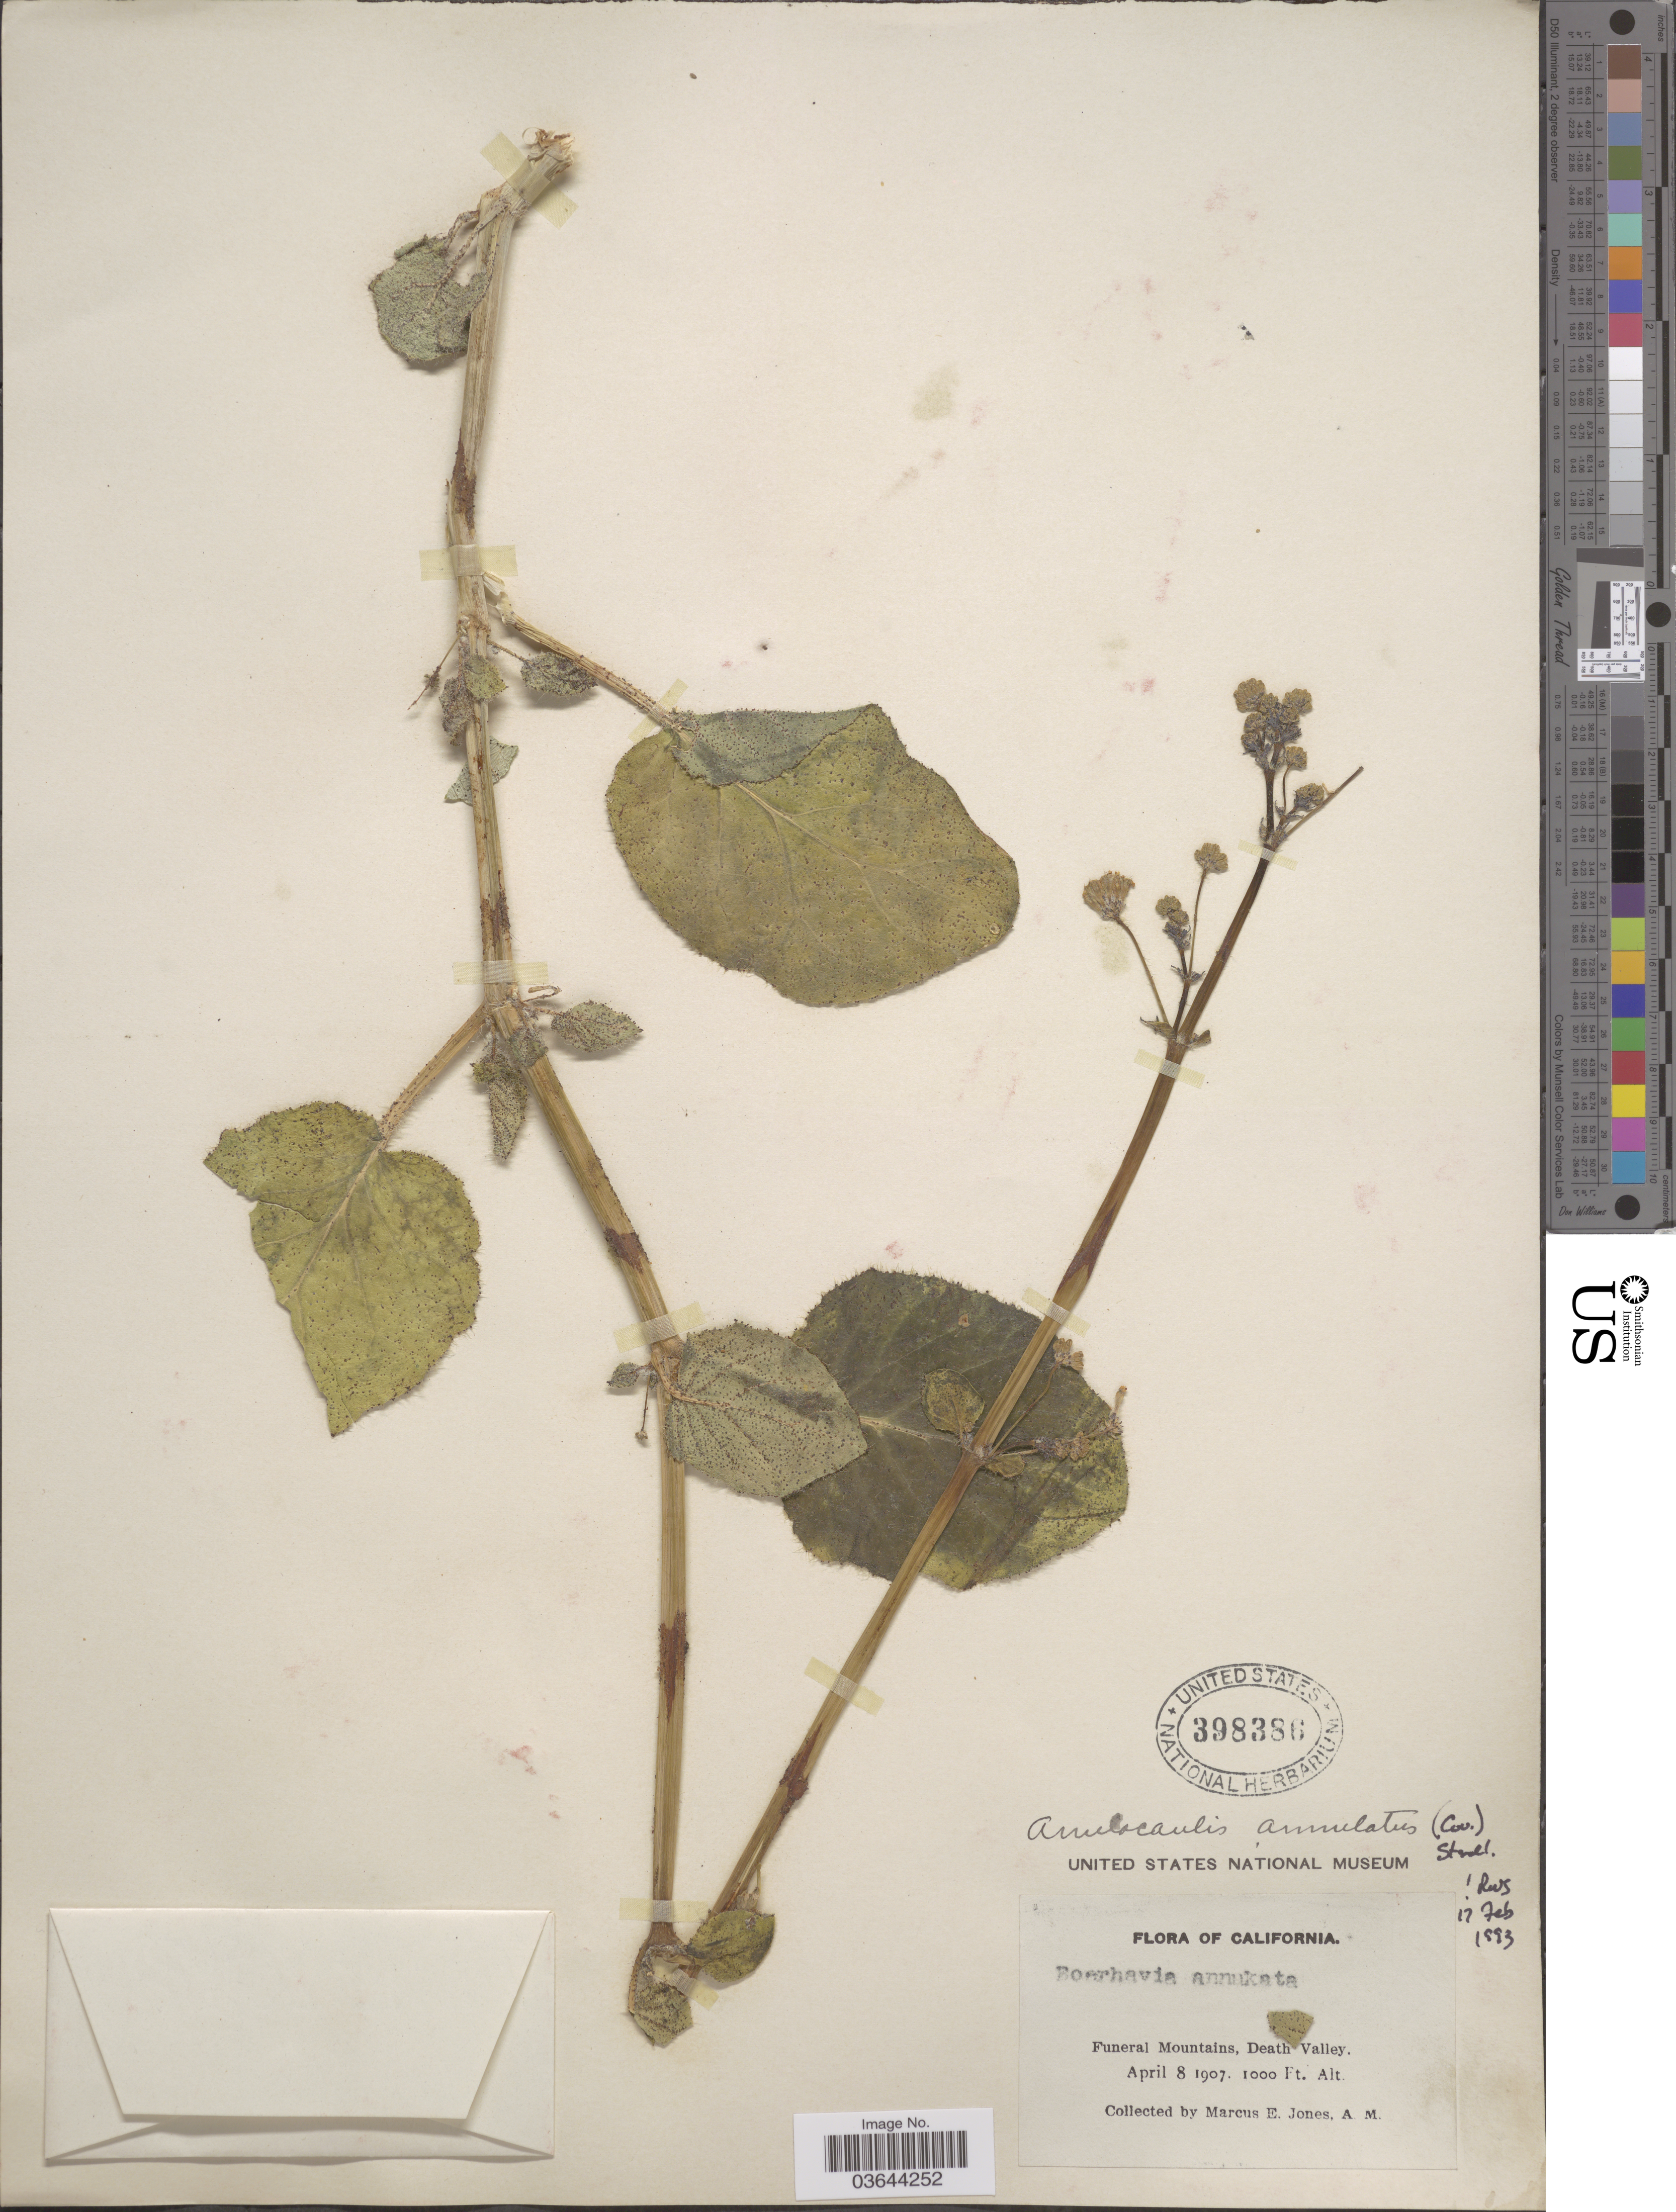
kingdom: Plantae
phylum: Tracheophyta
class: Magnoliopsida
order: Caryophyllales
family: Nyctaginaceae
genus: Anulocaulis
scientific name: Anulocaulis annulatus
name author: (Coville) Standl.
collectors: M. E. Jones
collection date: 1907-04-08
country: United States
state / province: California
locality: Funeral Mountains, Death Valley.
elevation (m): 305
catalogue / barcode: US 398386